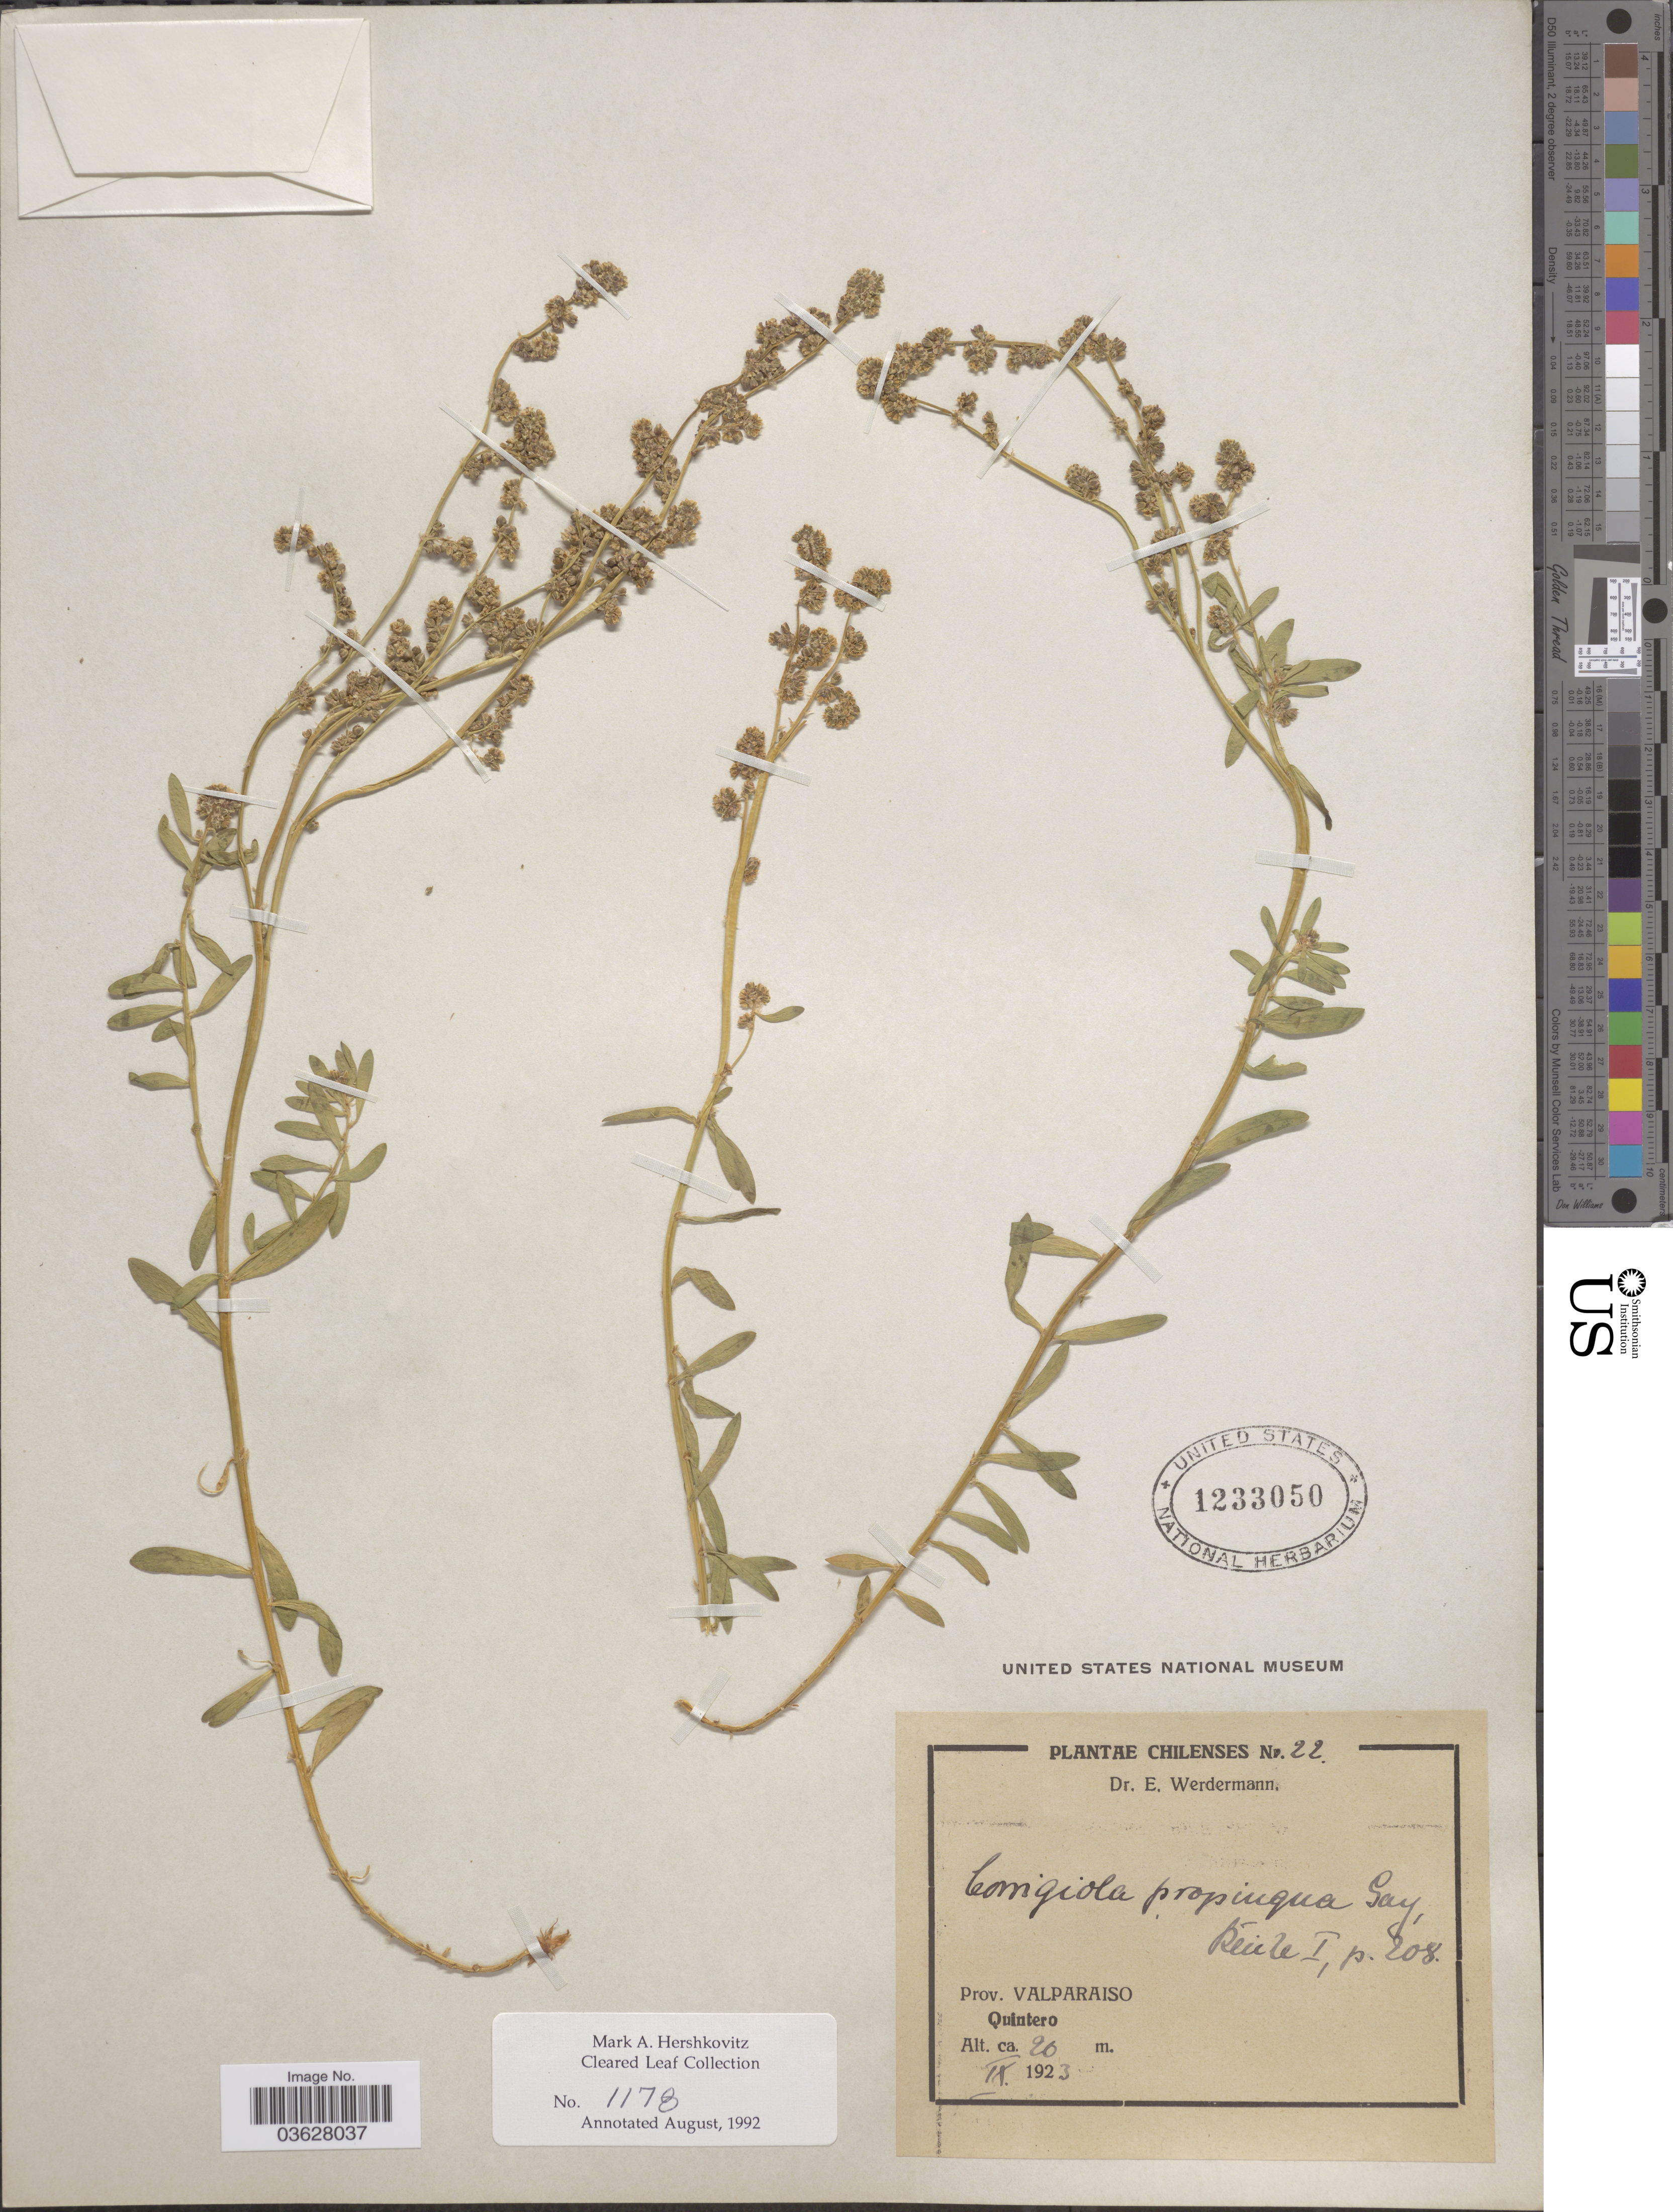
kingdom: Plantae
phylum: Tracheophyta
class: Magnoliopsida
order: Caryophyllales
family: Caryophyllaceae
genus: Corrigiola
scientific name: Corrigiola propinqua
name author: Gay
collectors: E. Werdermann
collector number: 22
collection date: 1923-09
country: Chile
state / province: Valparaíso (V)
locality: Quintero.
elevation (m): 20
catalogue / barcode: US 1233050